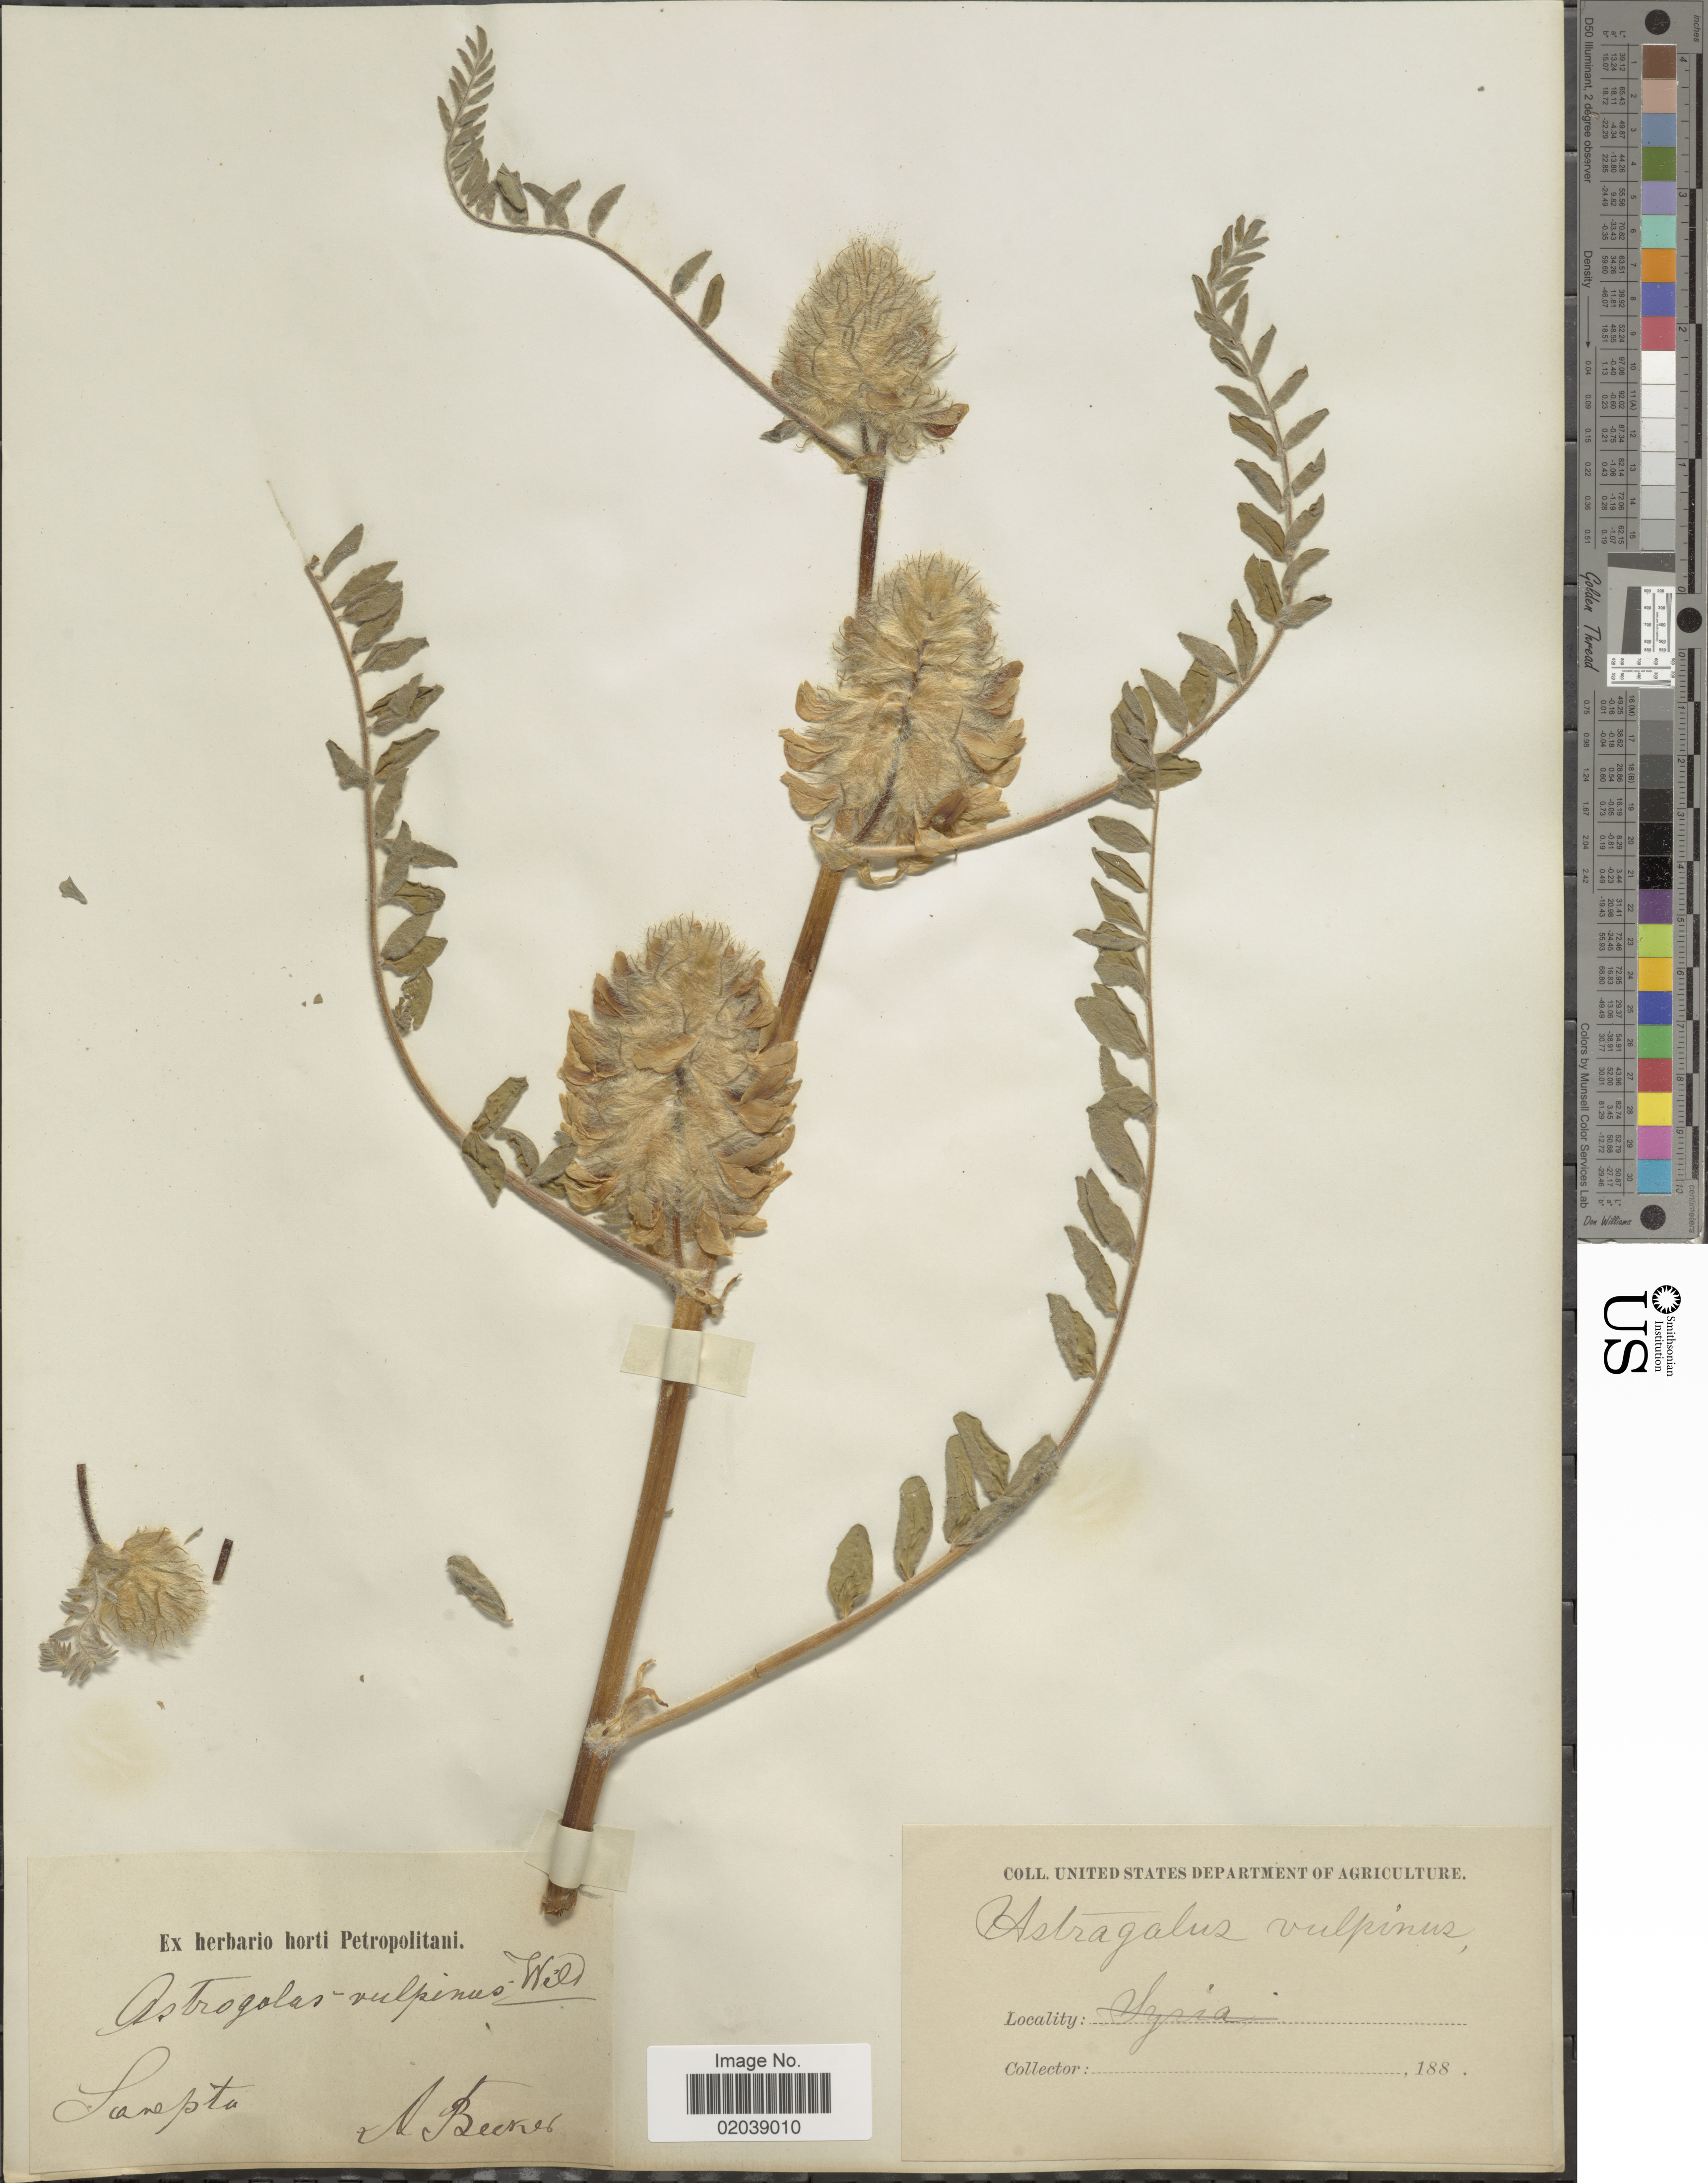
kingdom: Plantae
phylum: Tracheophyta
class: Magnoliopsida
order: Fabales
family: Fabaceae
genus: Astragalus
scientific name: Astragalus vulpinus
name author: Willd.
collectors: A. Becker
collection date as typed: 188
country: Russian Federation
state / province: Volgograd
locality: Sarepta